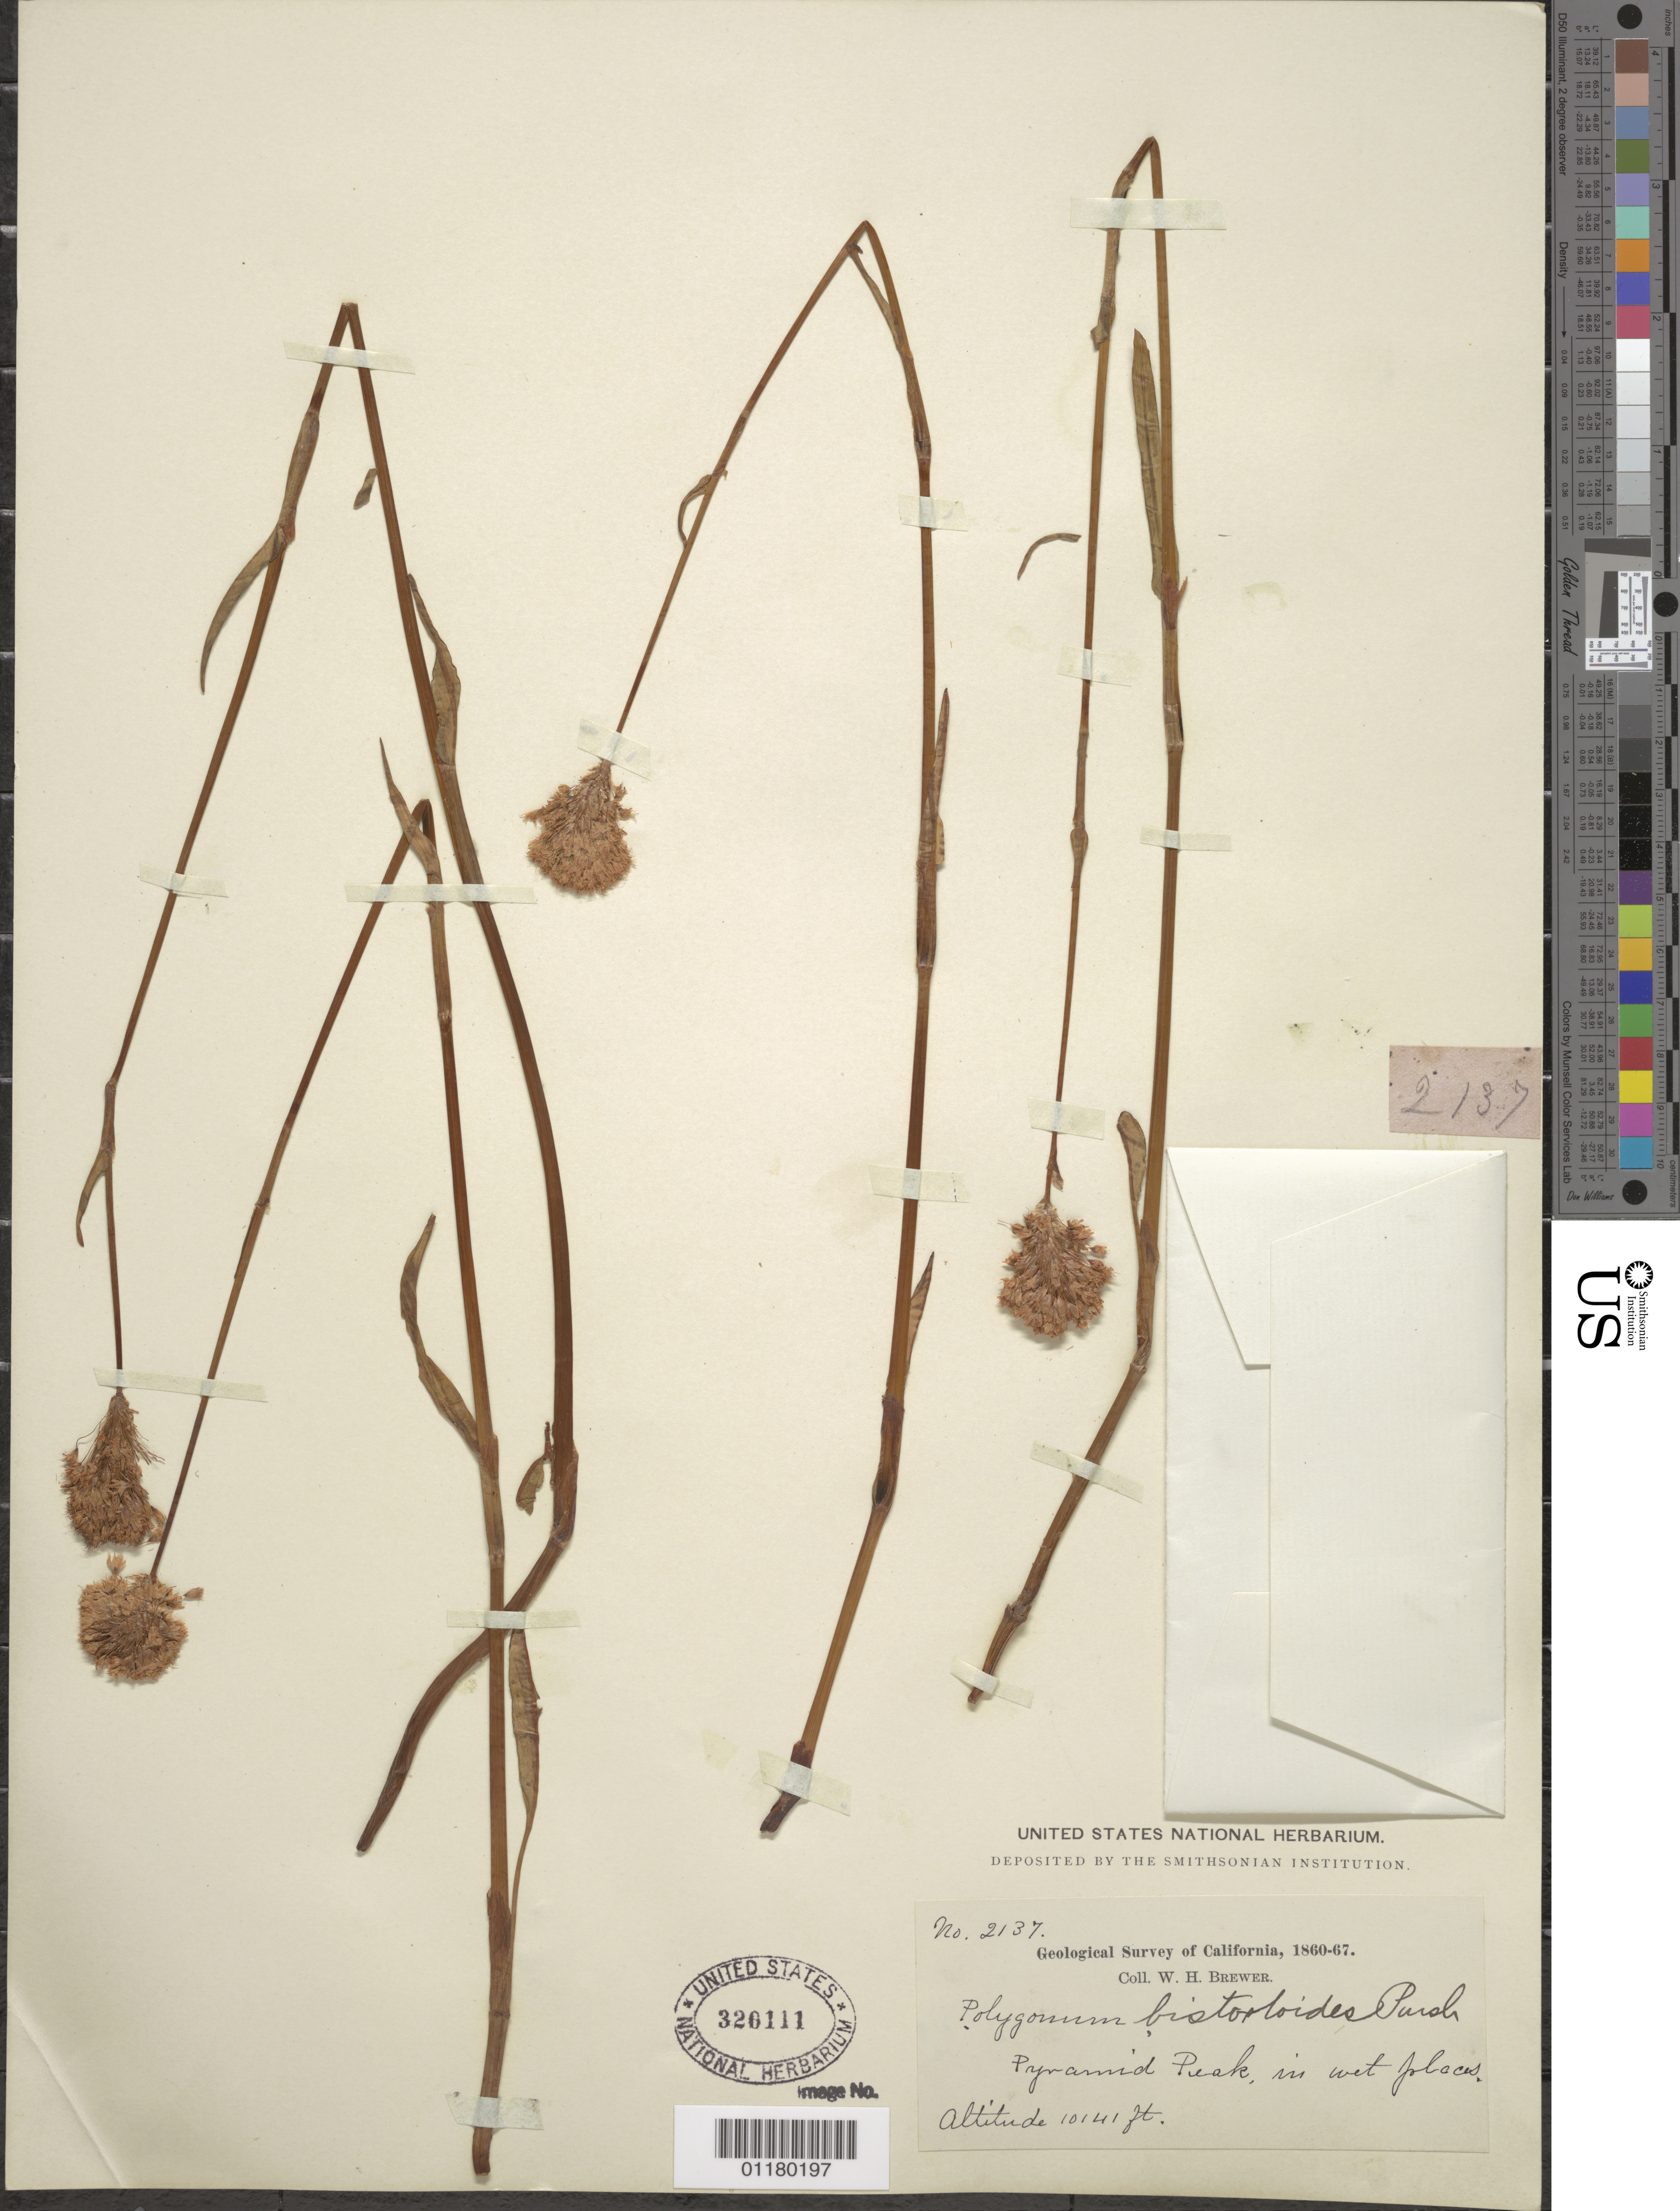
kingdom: Plantae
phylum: Tracheophyta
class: Magnoliopsida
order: Caryophyllales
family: Polygonaceae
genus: Bistorta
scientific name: Bistorta bistortoides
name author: (Pursh) Small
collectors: W. H. Brewer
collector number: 2137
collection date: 1860/1867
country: United States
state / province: California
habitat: In wet places.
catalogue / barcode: US 320111